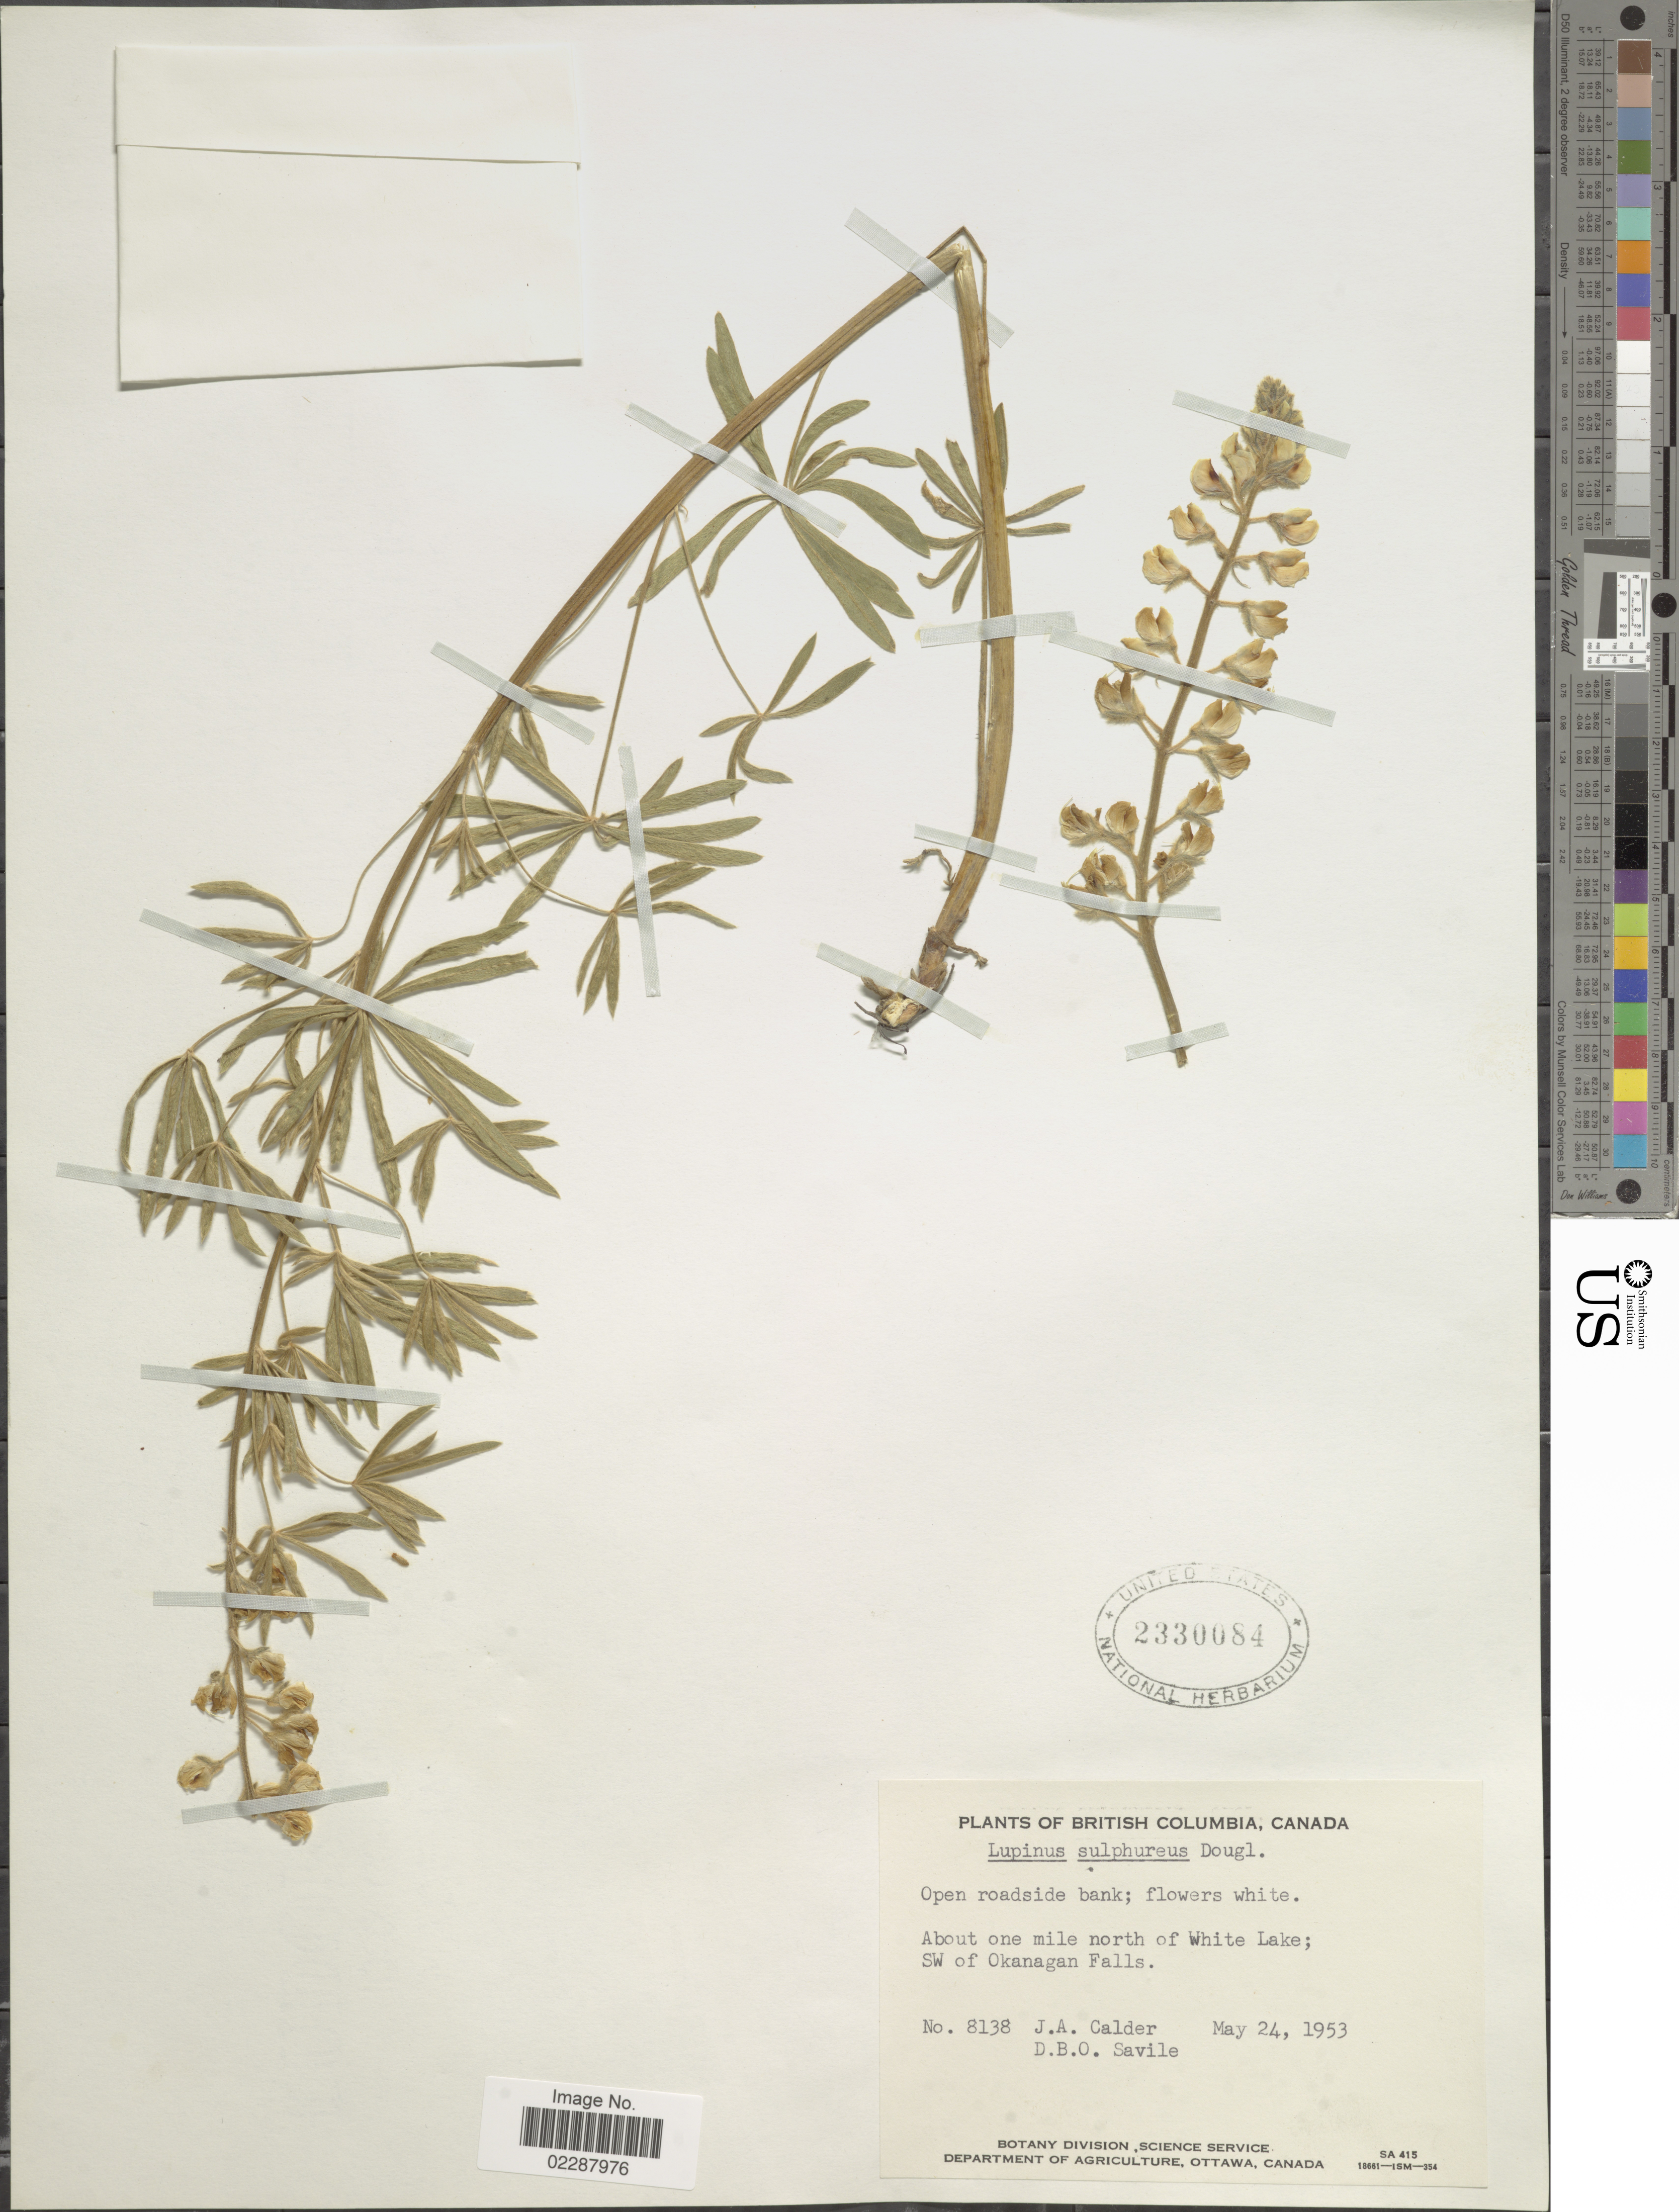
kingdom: Plantae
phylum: Tracheophyta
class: Magnoliopsida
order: Fabales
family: Fabaceae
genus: Lupinus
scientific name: Lupinus sulphureus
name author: Douglas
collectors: J. A. Calder & D. Savile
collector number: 8138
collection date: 1953-05-24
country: Canada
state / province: British Columbia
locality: About one mile north of White Lake; SW of Okanagan Falls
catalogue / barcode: US 2330084